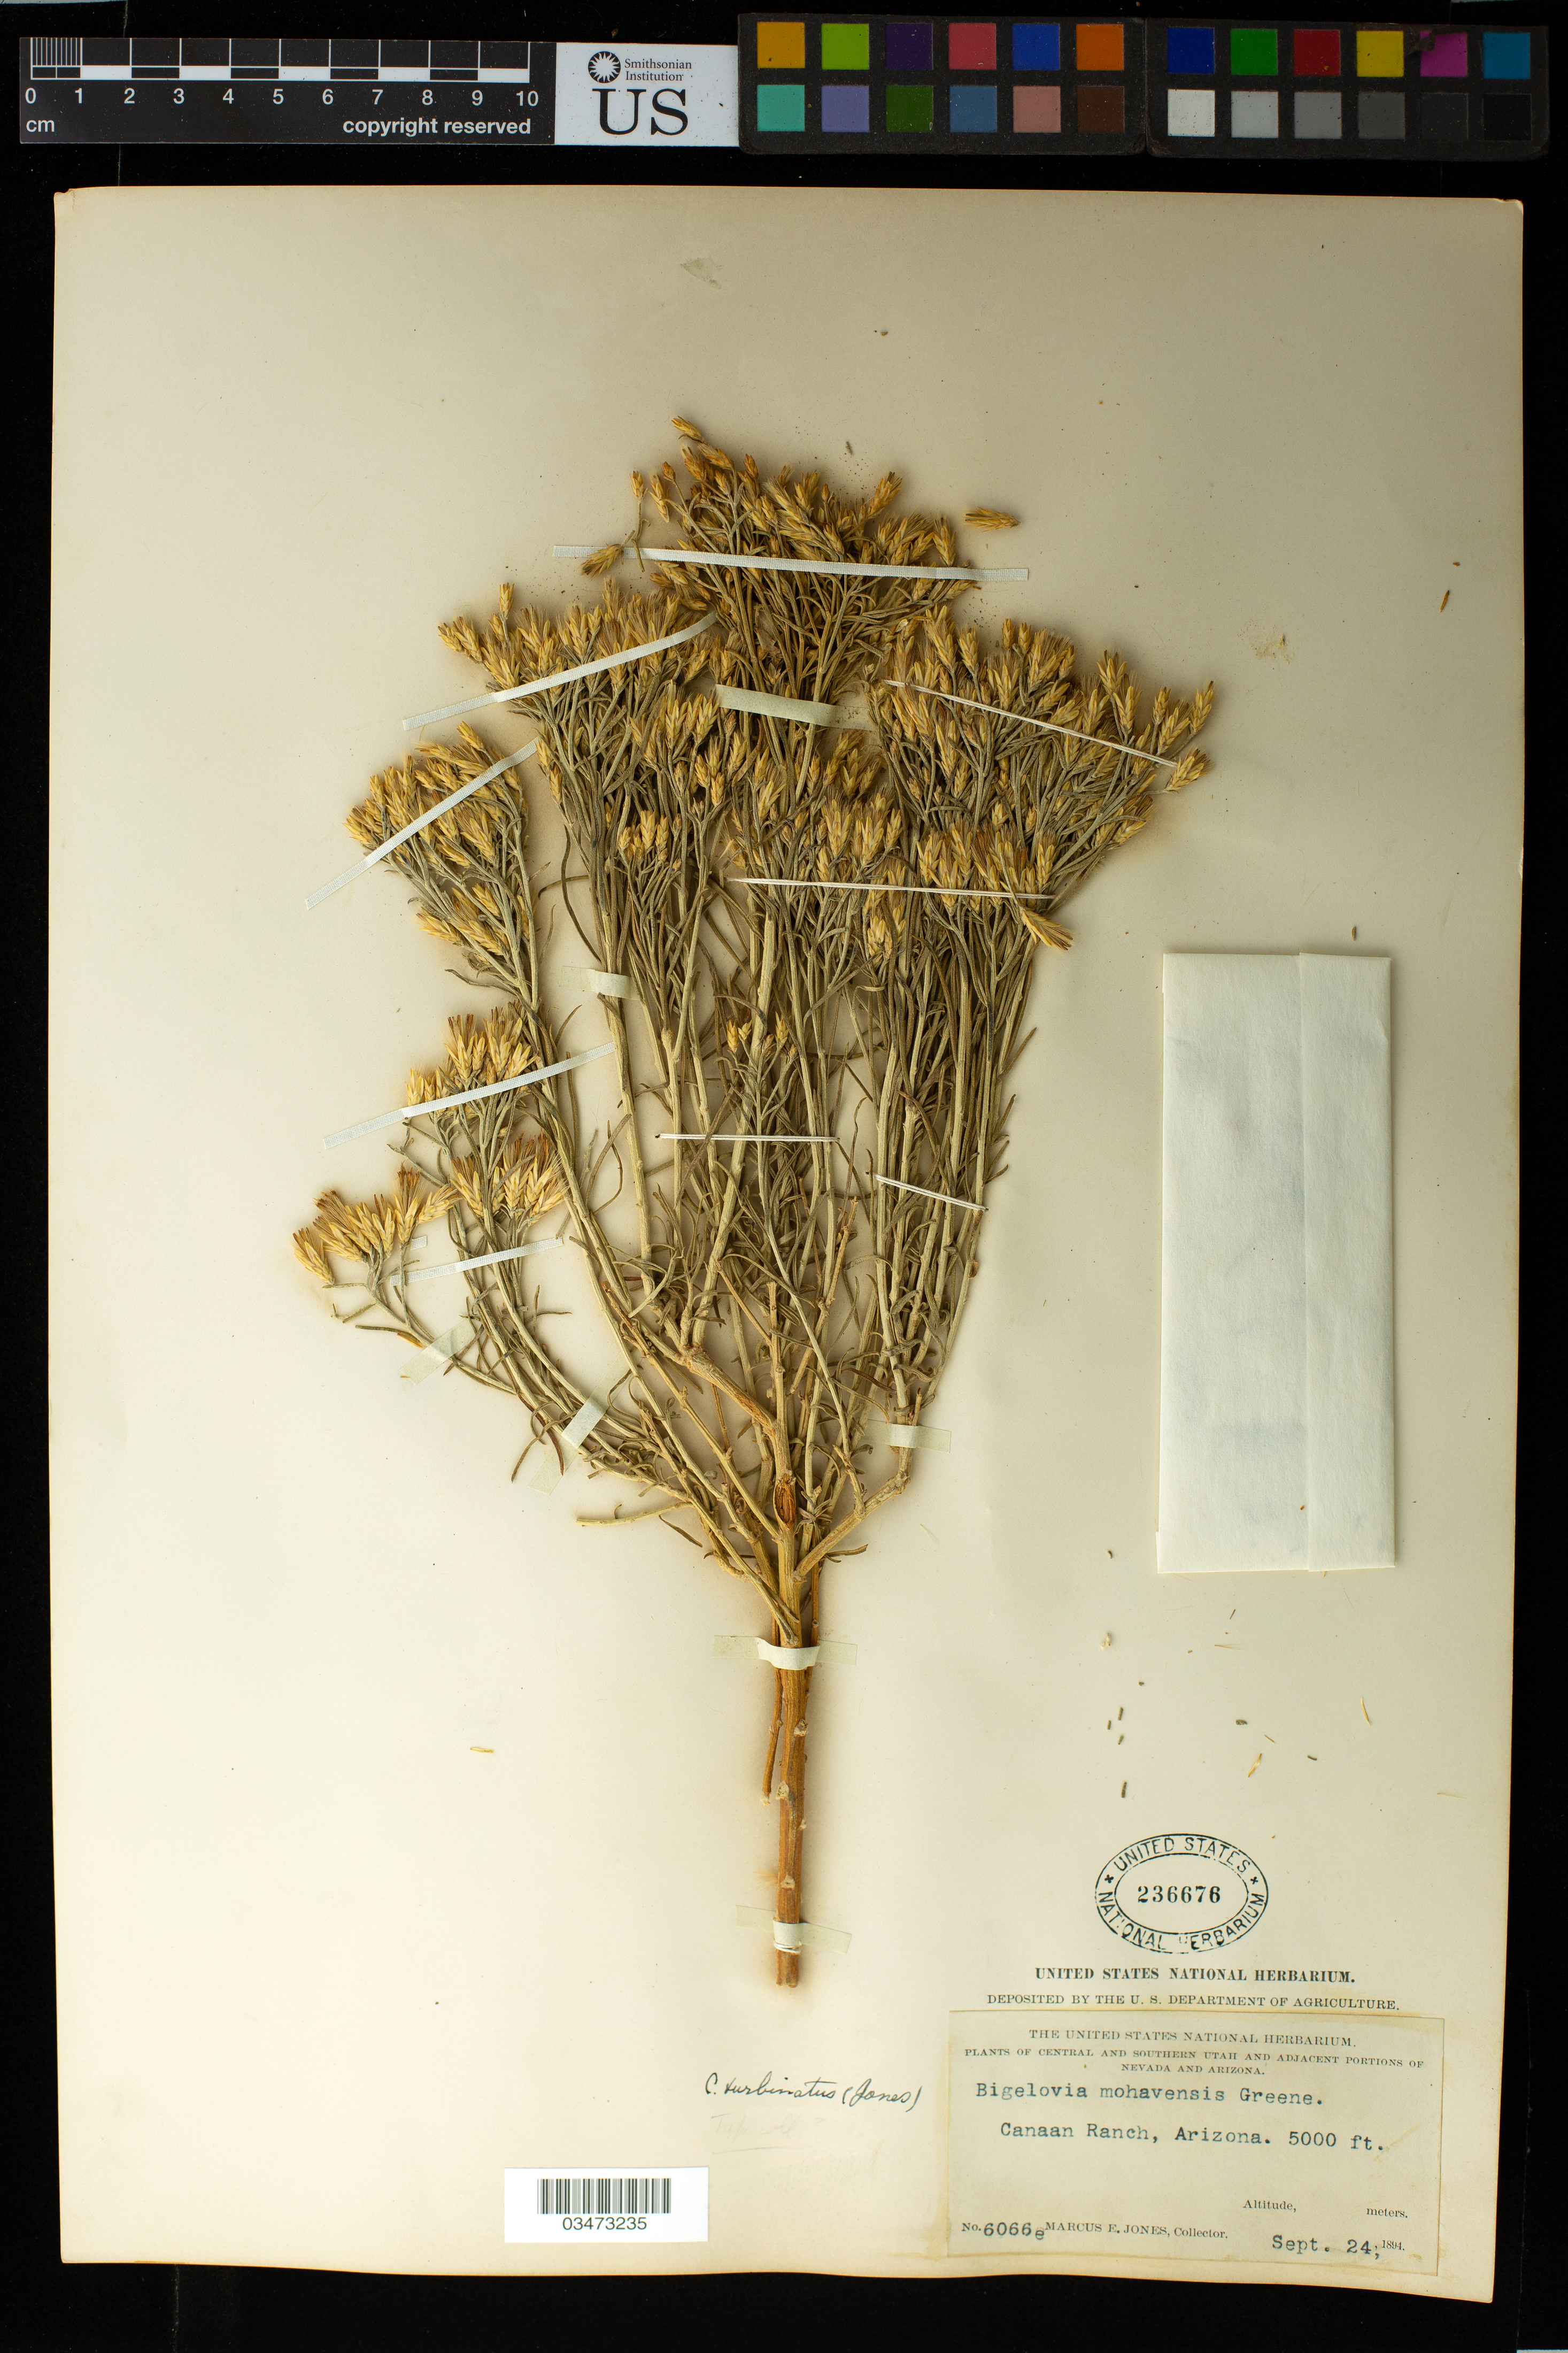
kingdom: Plantae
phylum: Tracheophyta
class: Magnoliopsida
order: Asterales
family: Asteraceae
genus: Chrysothamnus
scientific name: Chrysothamnus nauseosus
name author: (Pall. ex Pursh) Britton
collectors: M. E. Jones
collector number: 6066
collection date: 1894-09-24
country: United States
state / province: Arizona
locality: Canaan Ranch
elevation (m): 1524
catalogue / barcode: US 236676